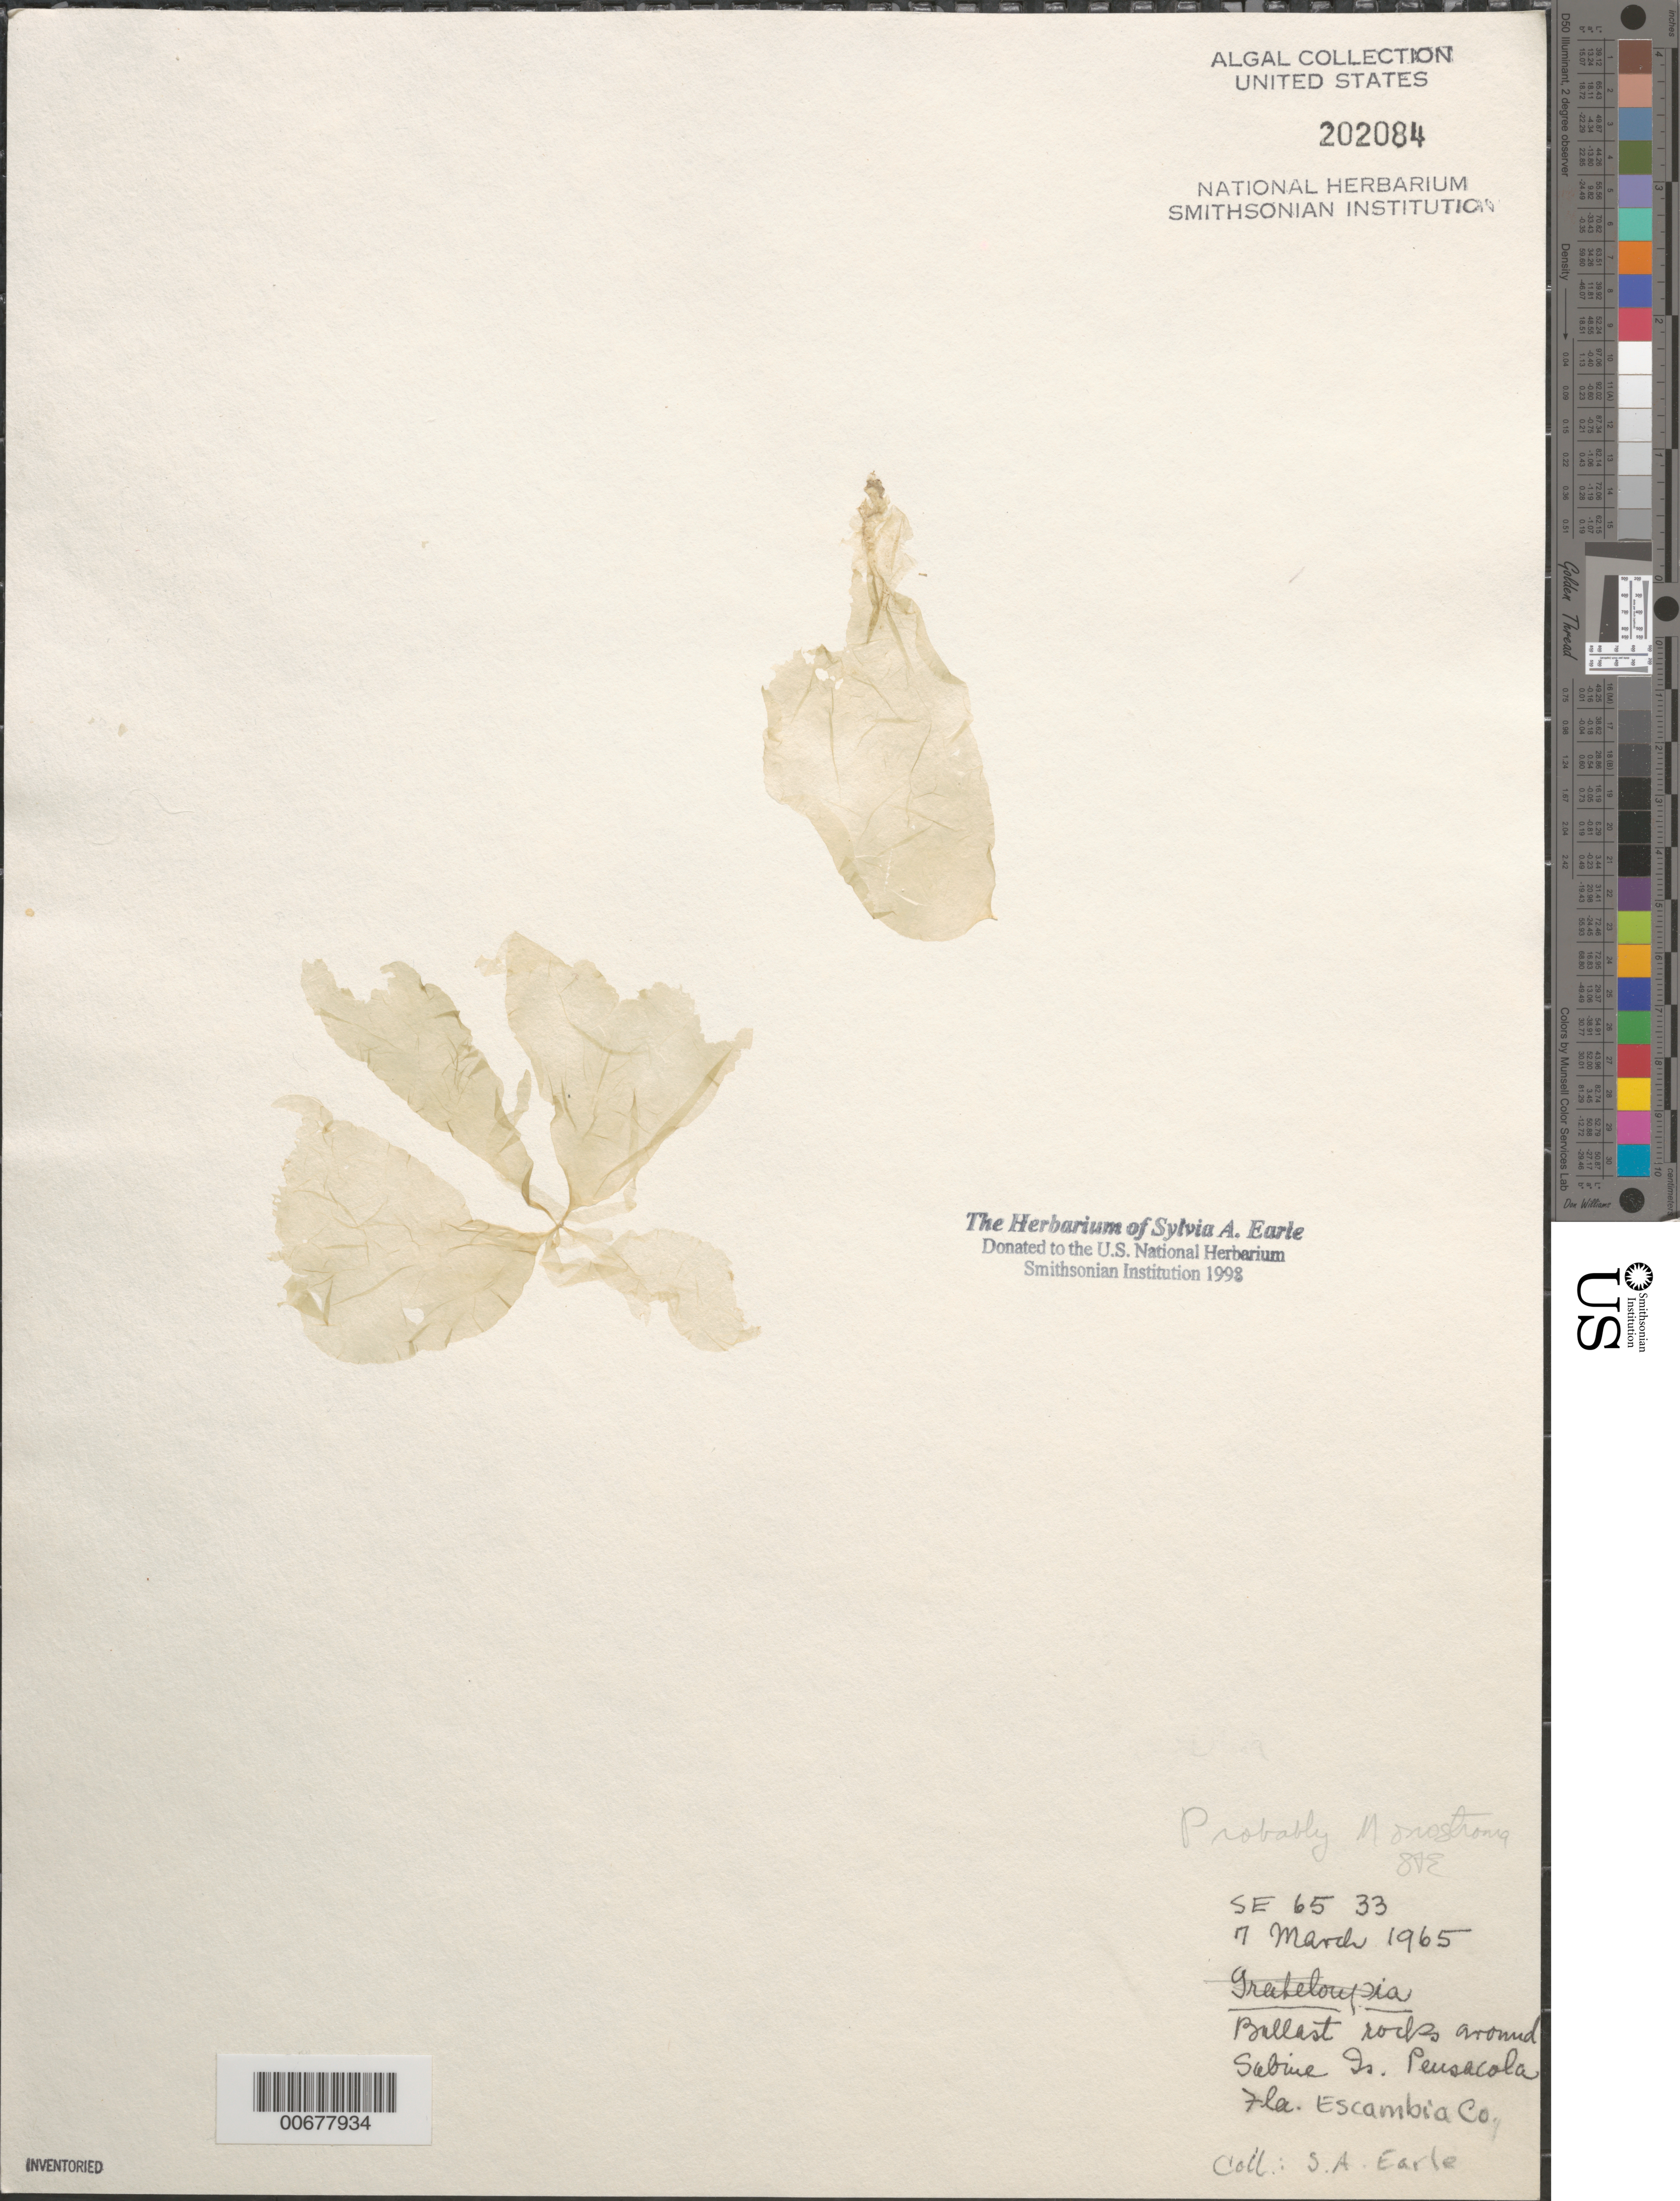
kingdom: Plantae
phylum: Chlorophyta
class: Ulvophyceae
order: Ulvales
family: Monostromataceae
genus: Monostroma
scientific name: Monostroma sp.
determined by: Earle, S. A.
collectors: S. A. Earle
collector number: SE 6533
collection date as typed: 07 Mar 1965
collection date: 1965-03-07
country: United States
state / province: Florida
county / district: Escambia County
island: Sabine Island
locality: Pensacola, ballast rocks around Sabine Island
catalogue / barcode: US 202084